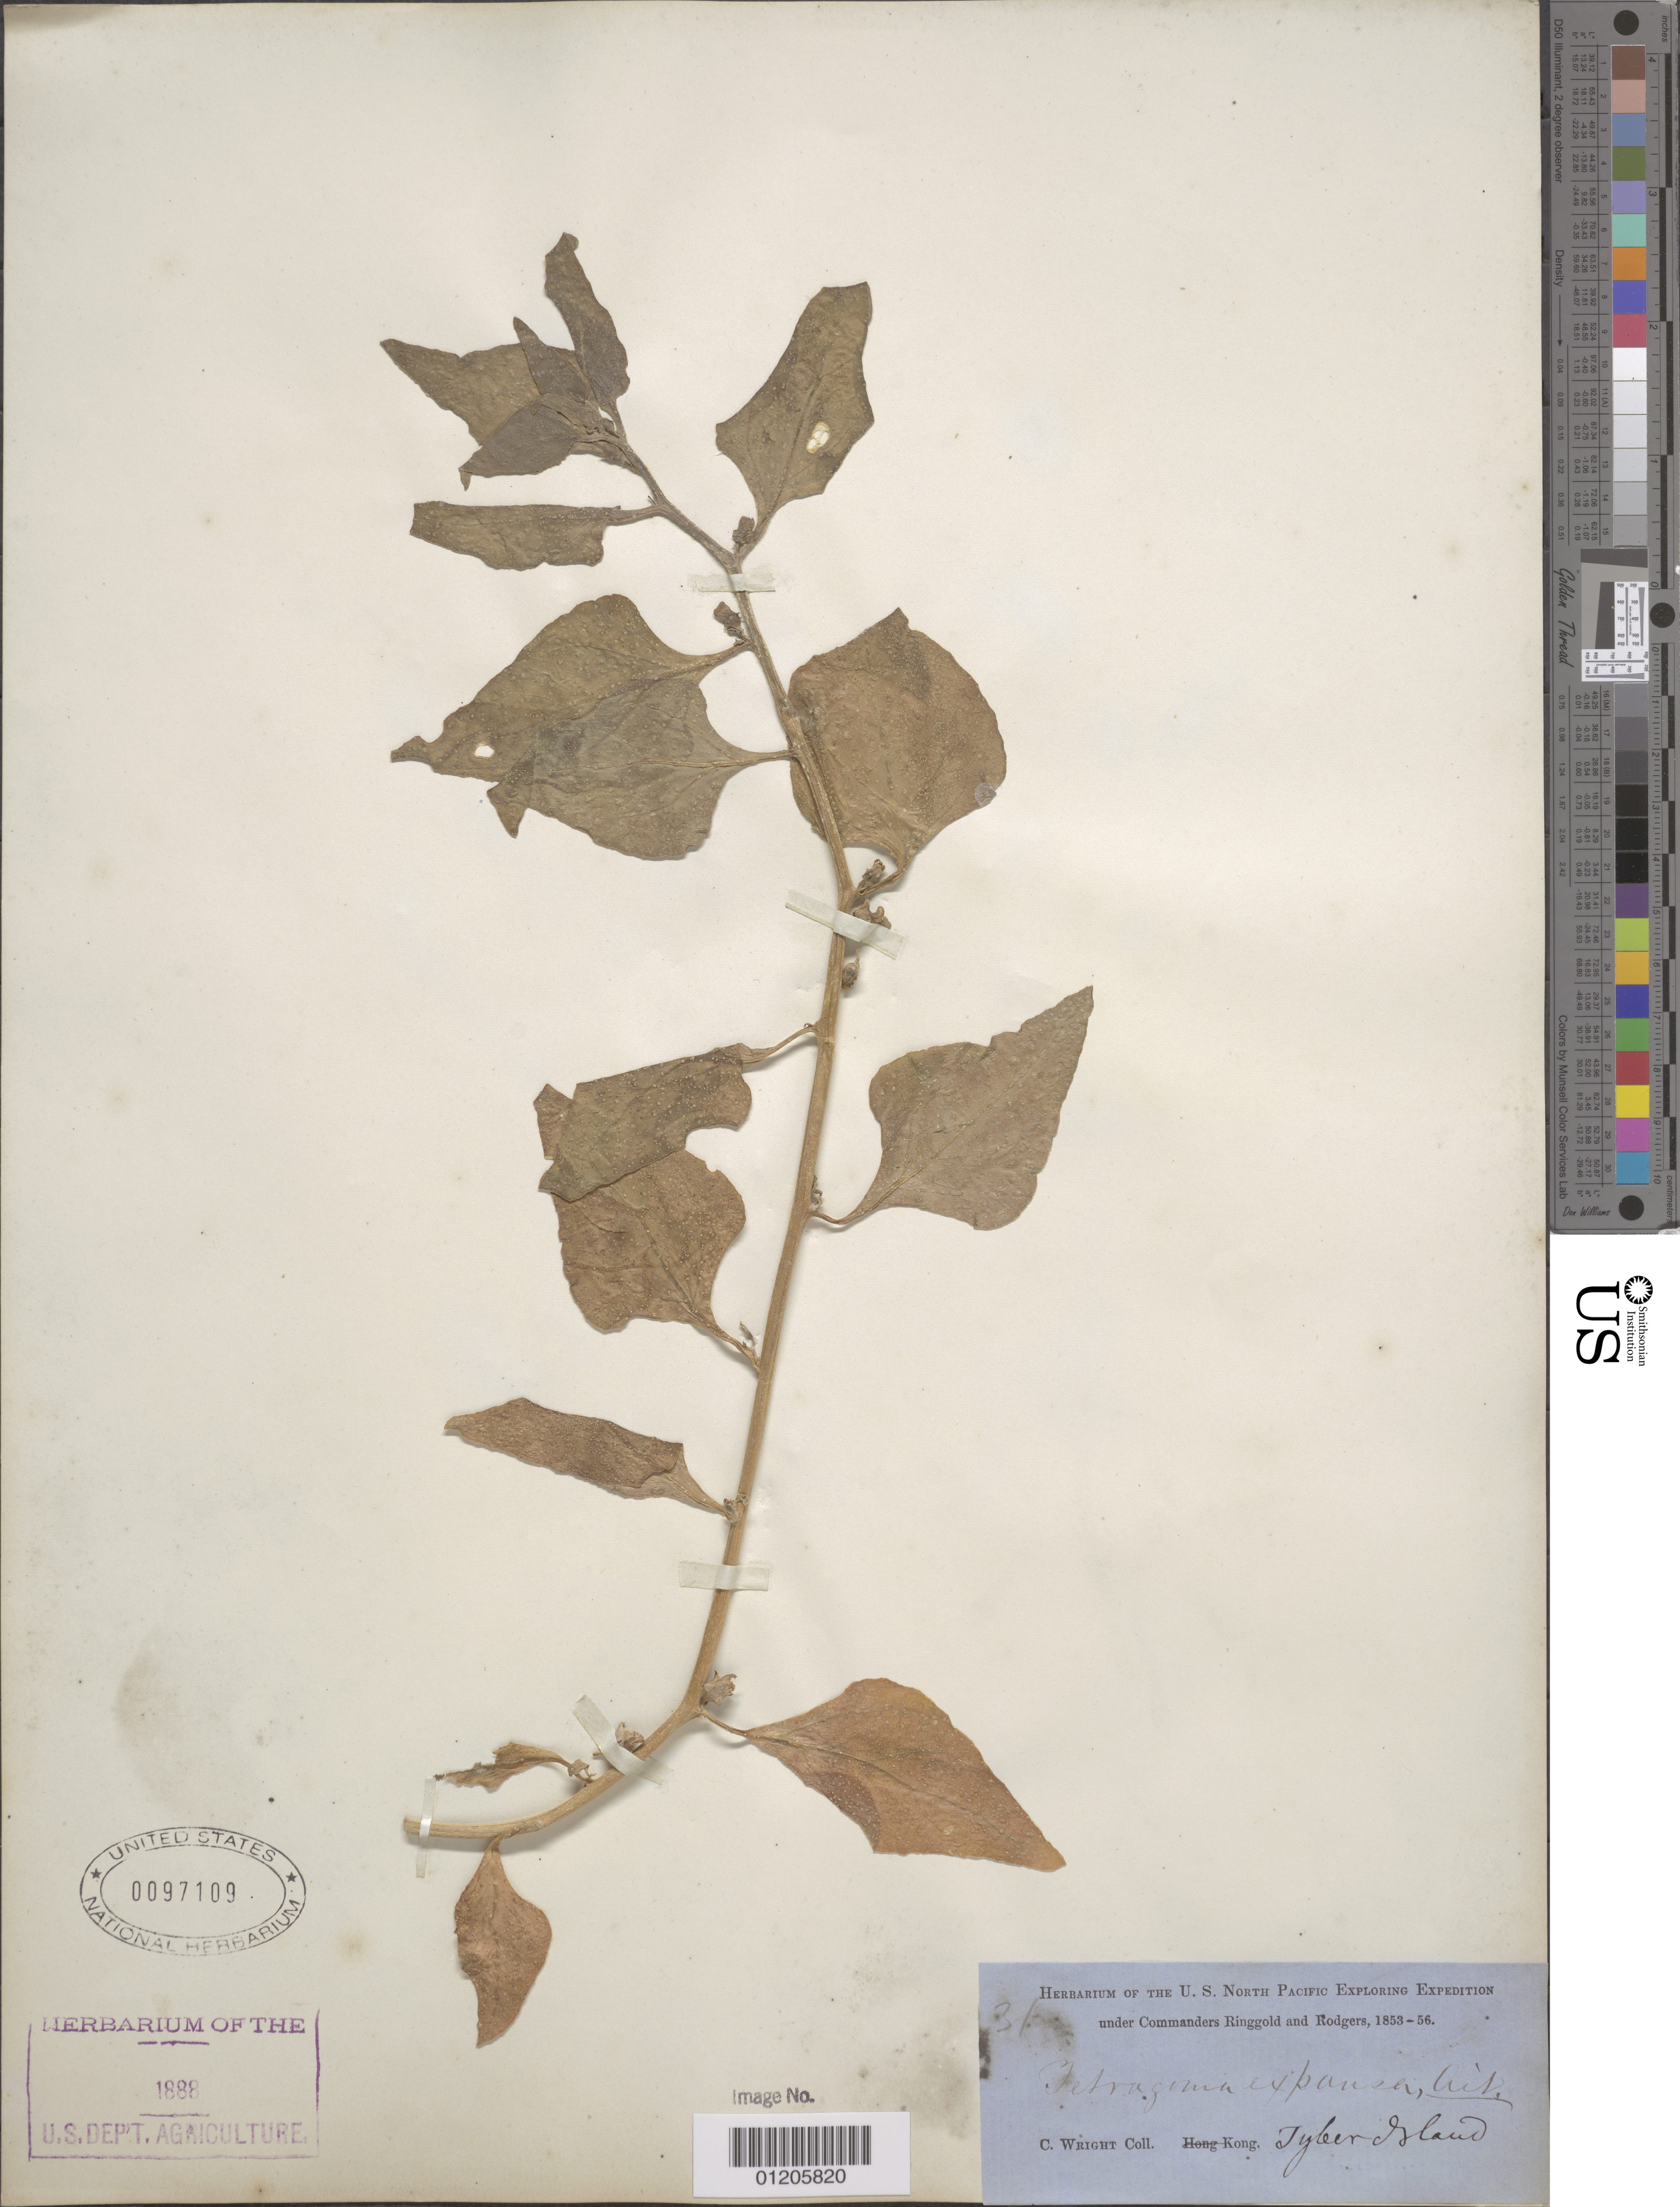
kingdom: Plantae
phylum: Tracheophyta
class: Magnoliopsida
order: Caryophyllales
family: Aizoaceae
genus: Tetragonia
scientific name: Tetragonia expansa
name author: Murr.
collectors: C. Wright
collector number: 31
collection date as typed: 1853 to -- -- 1856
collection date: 1853/1856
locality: Tyber Island.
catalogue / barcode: US 97109